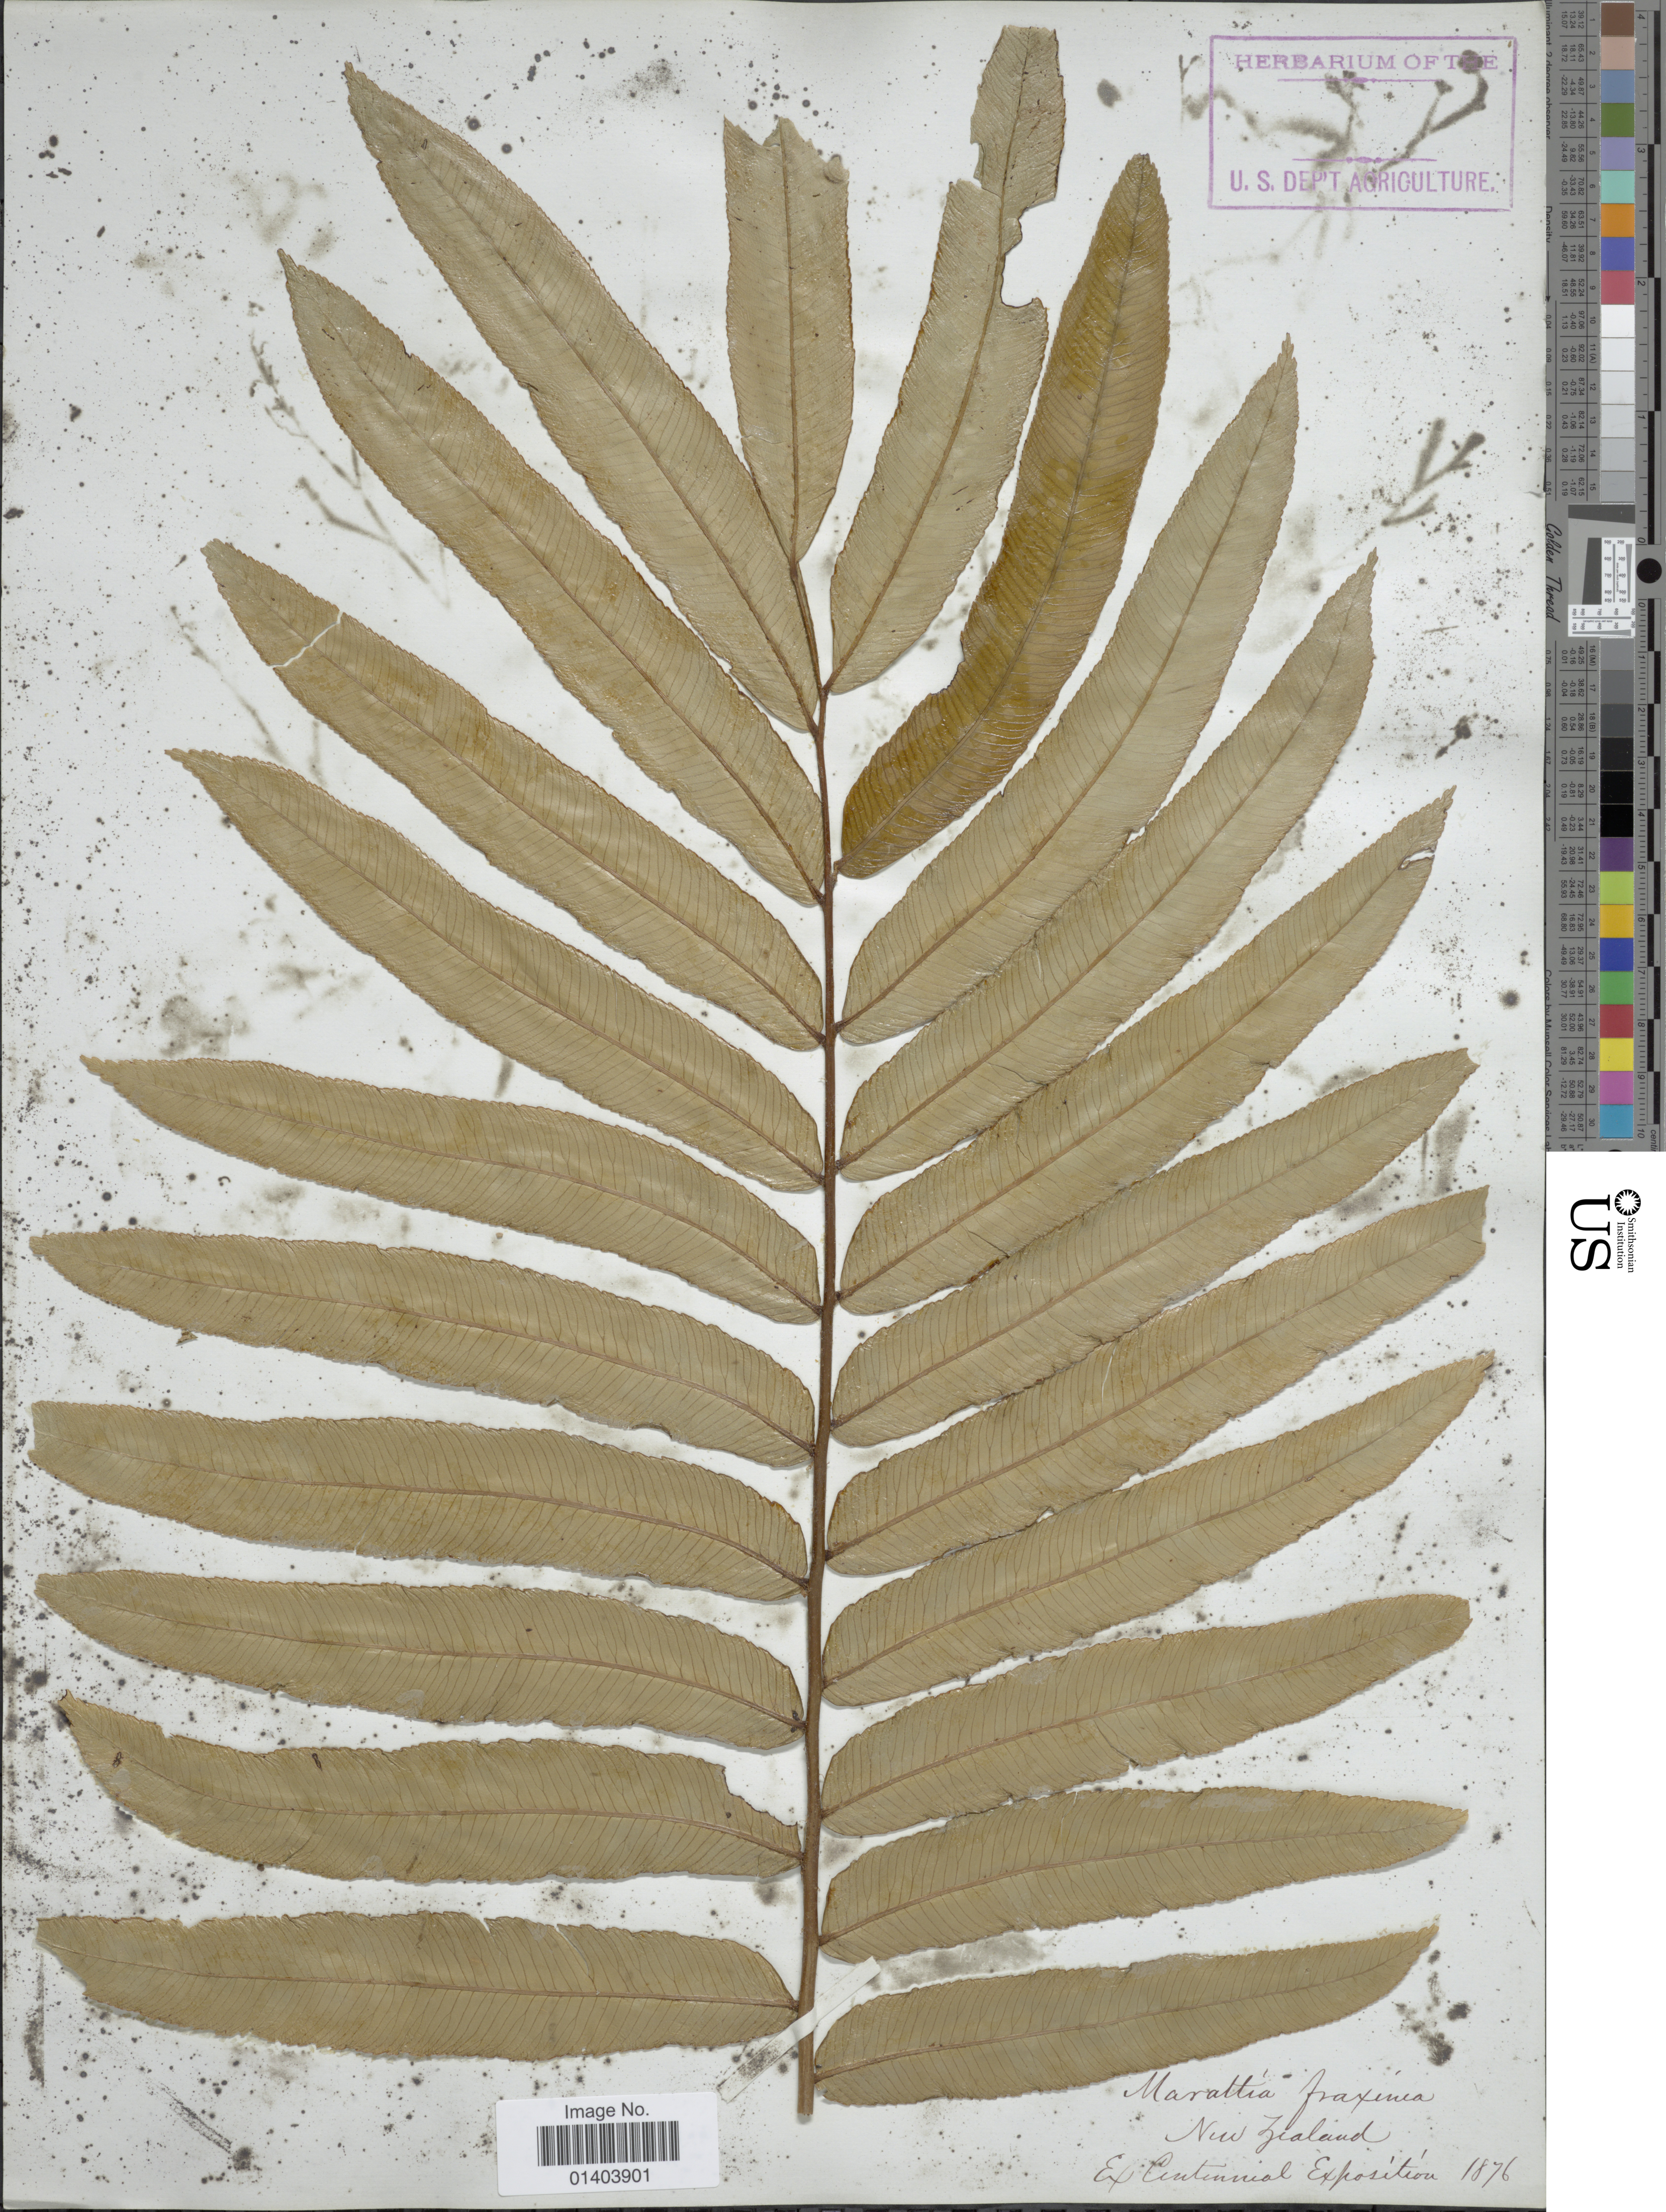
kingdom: Plantae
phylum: Tracheophyta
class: Polypodiopsida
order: Marattiales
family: Marattiaceae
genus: Ptisana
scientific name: Ptisana fraxinea var. fraxinea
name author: (Sm.) Murdock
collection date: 1876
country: New Zealand